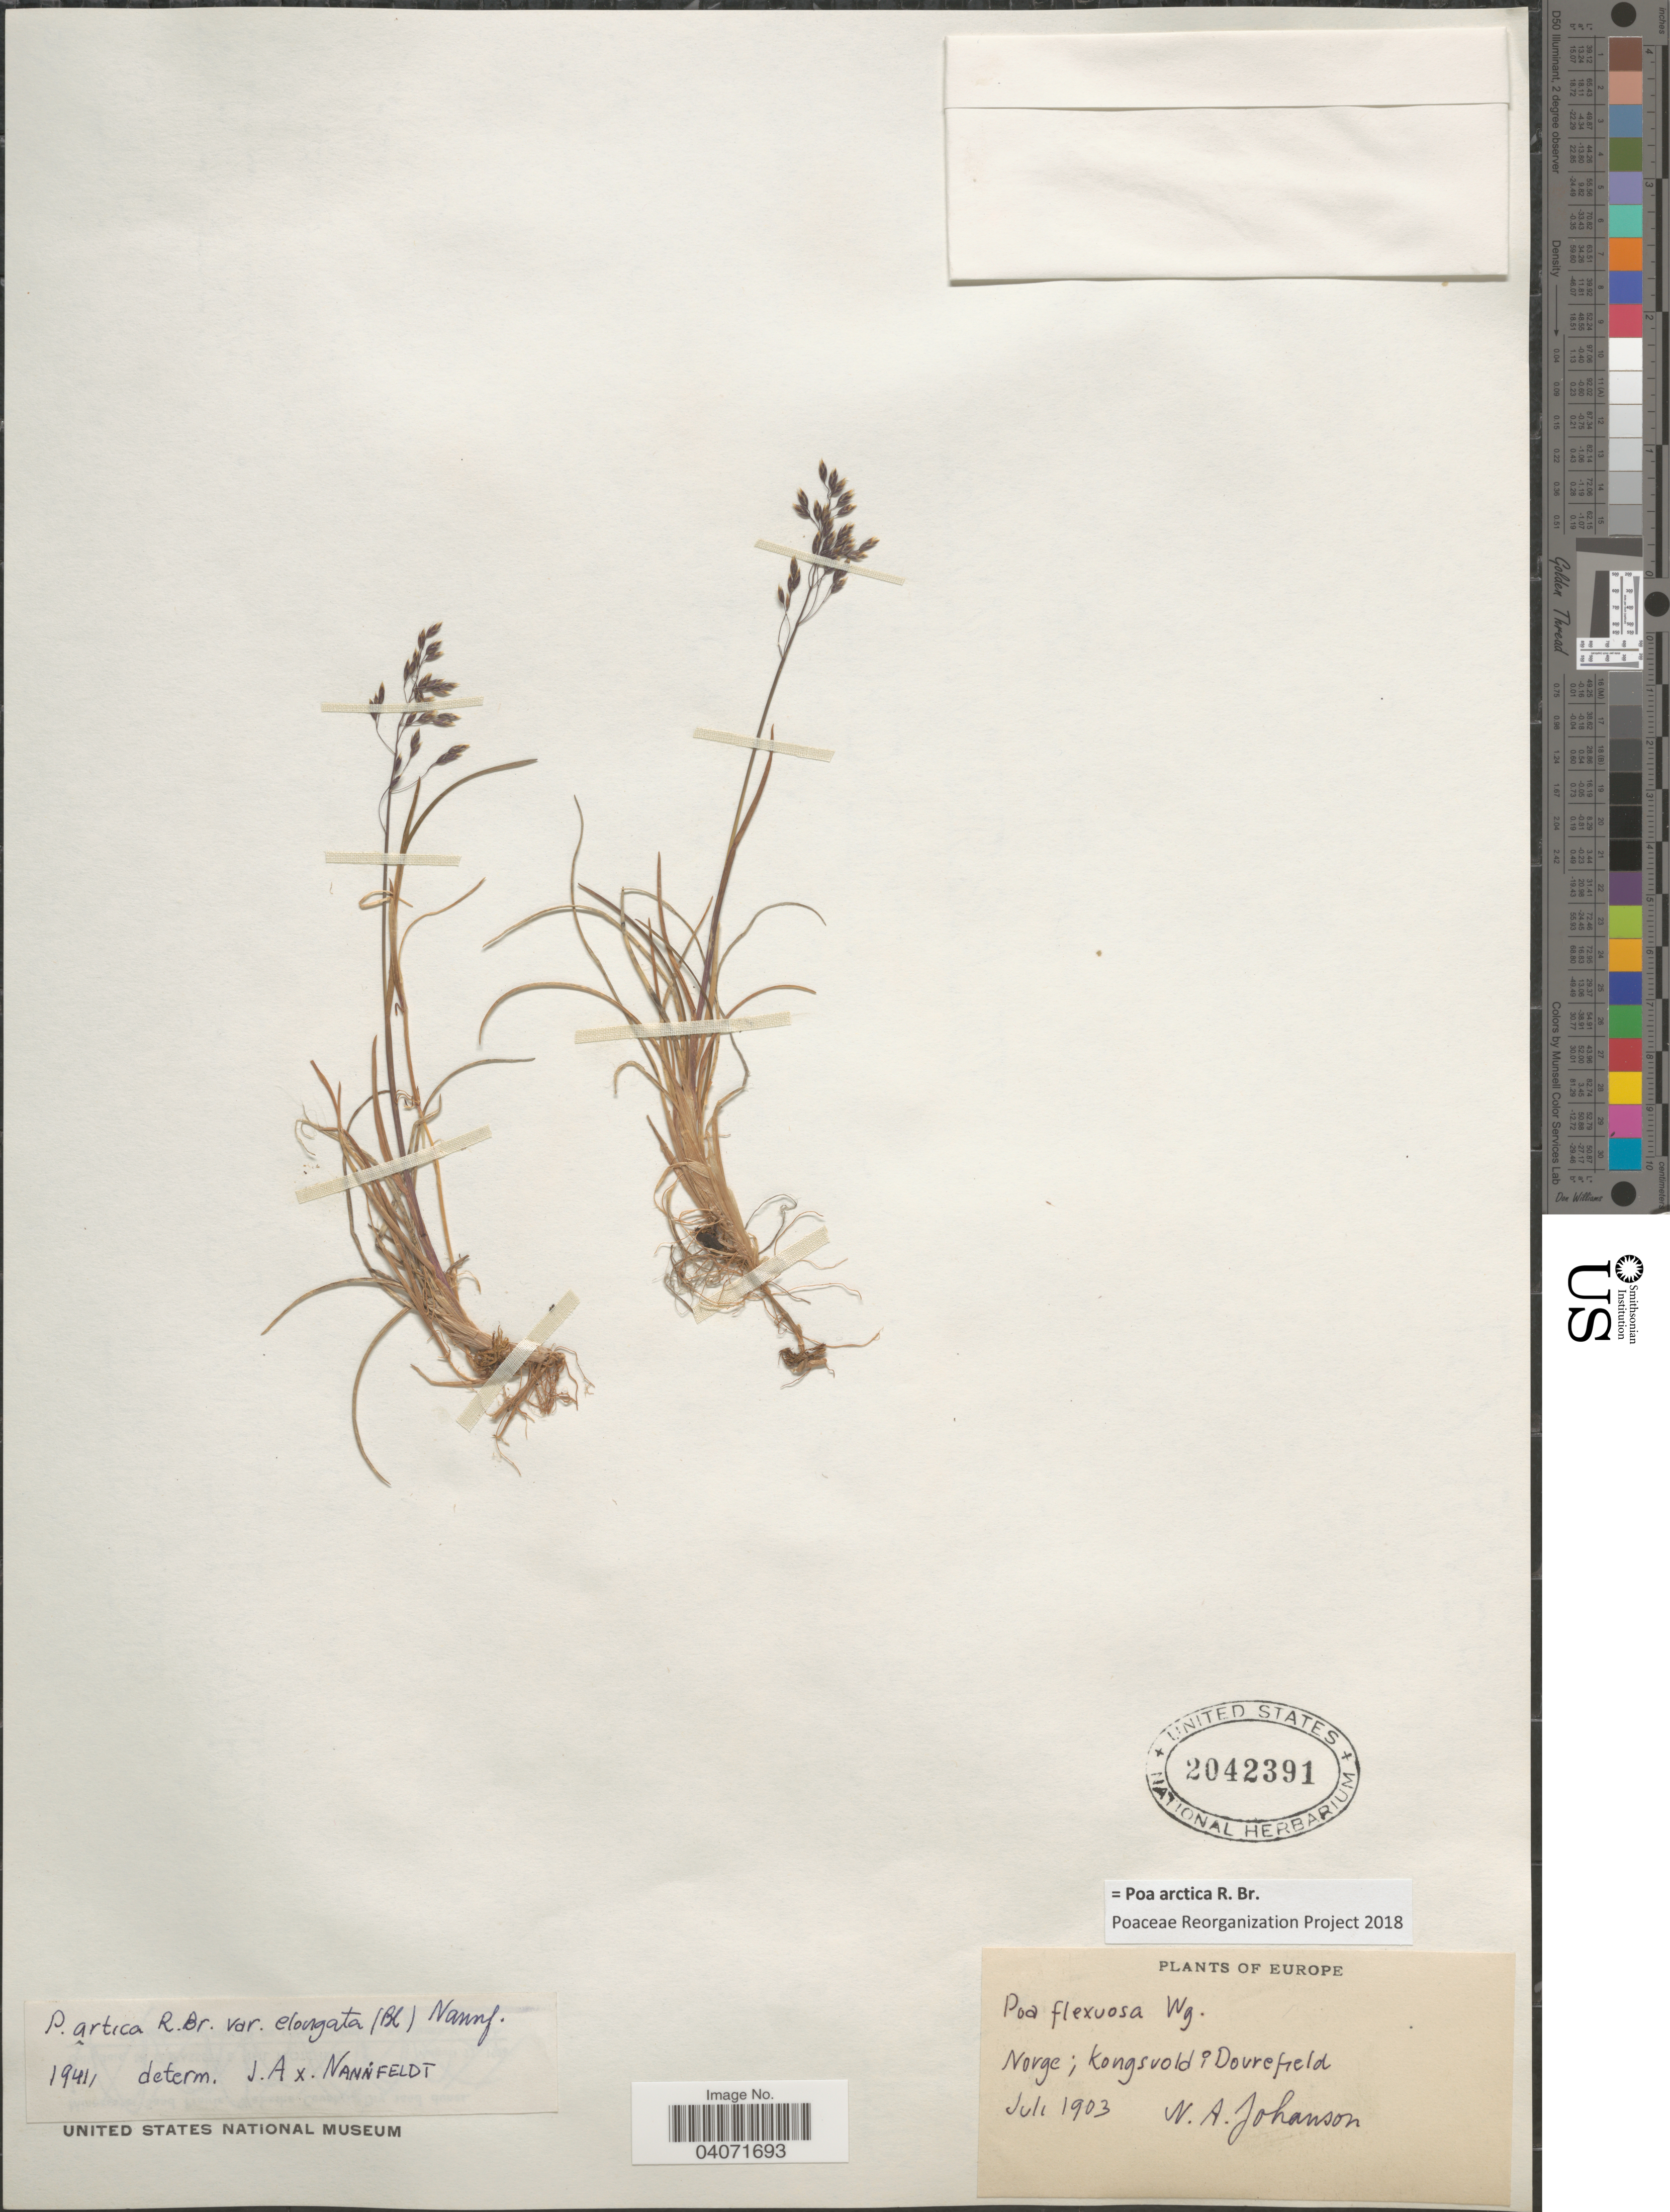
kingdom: Plantae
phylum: Tracheophyta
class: Liliopsida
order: Poales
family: Poaceae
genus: Poa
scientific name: Poa arctica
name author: R. Br.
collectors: N. Johanson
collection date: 1910-07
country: Norway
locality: Norge: Kongsvold i Dovrefjeld.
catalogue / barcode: US 2042391